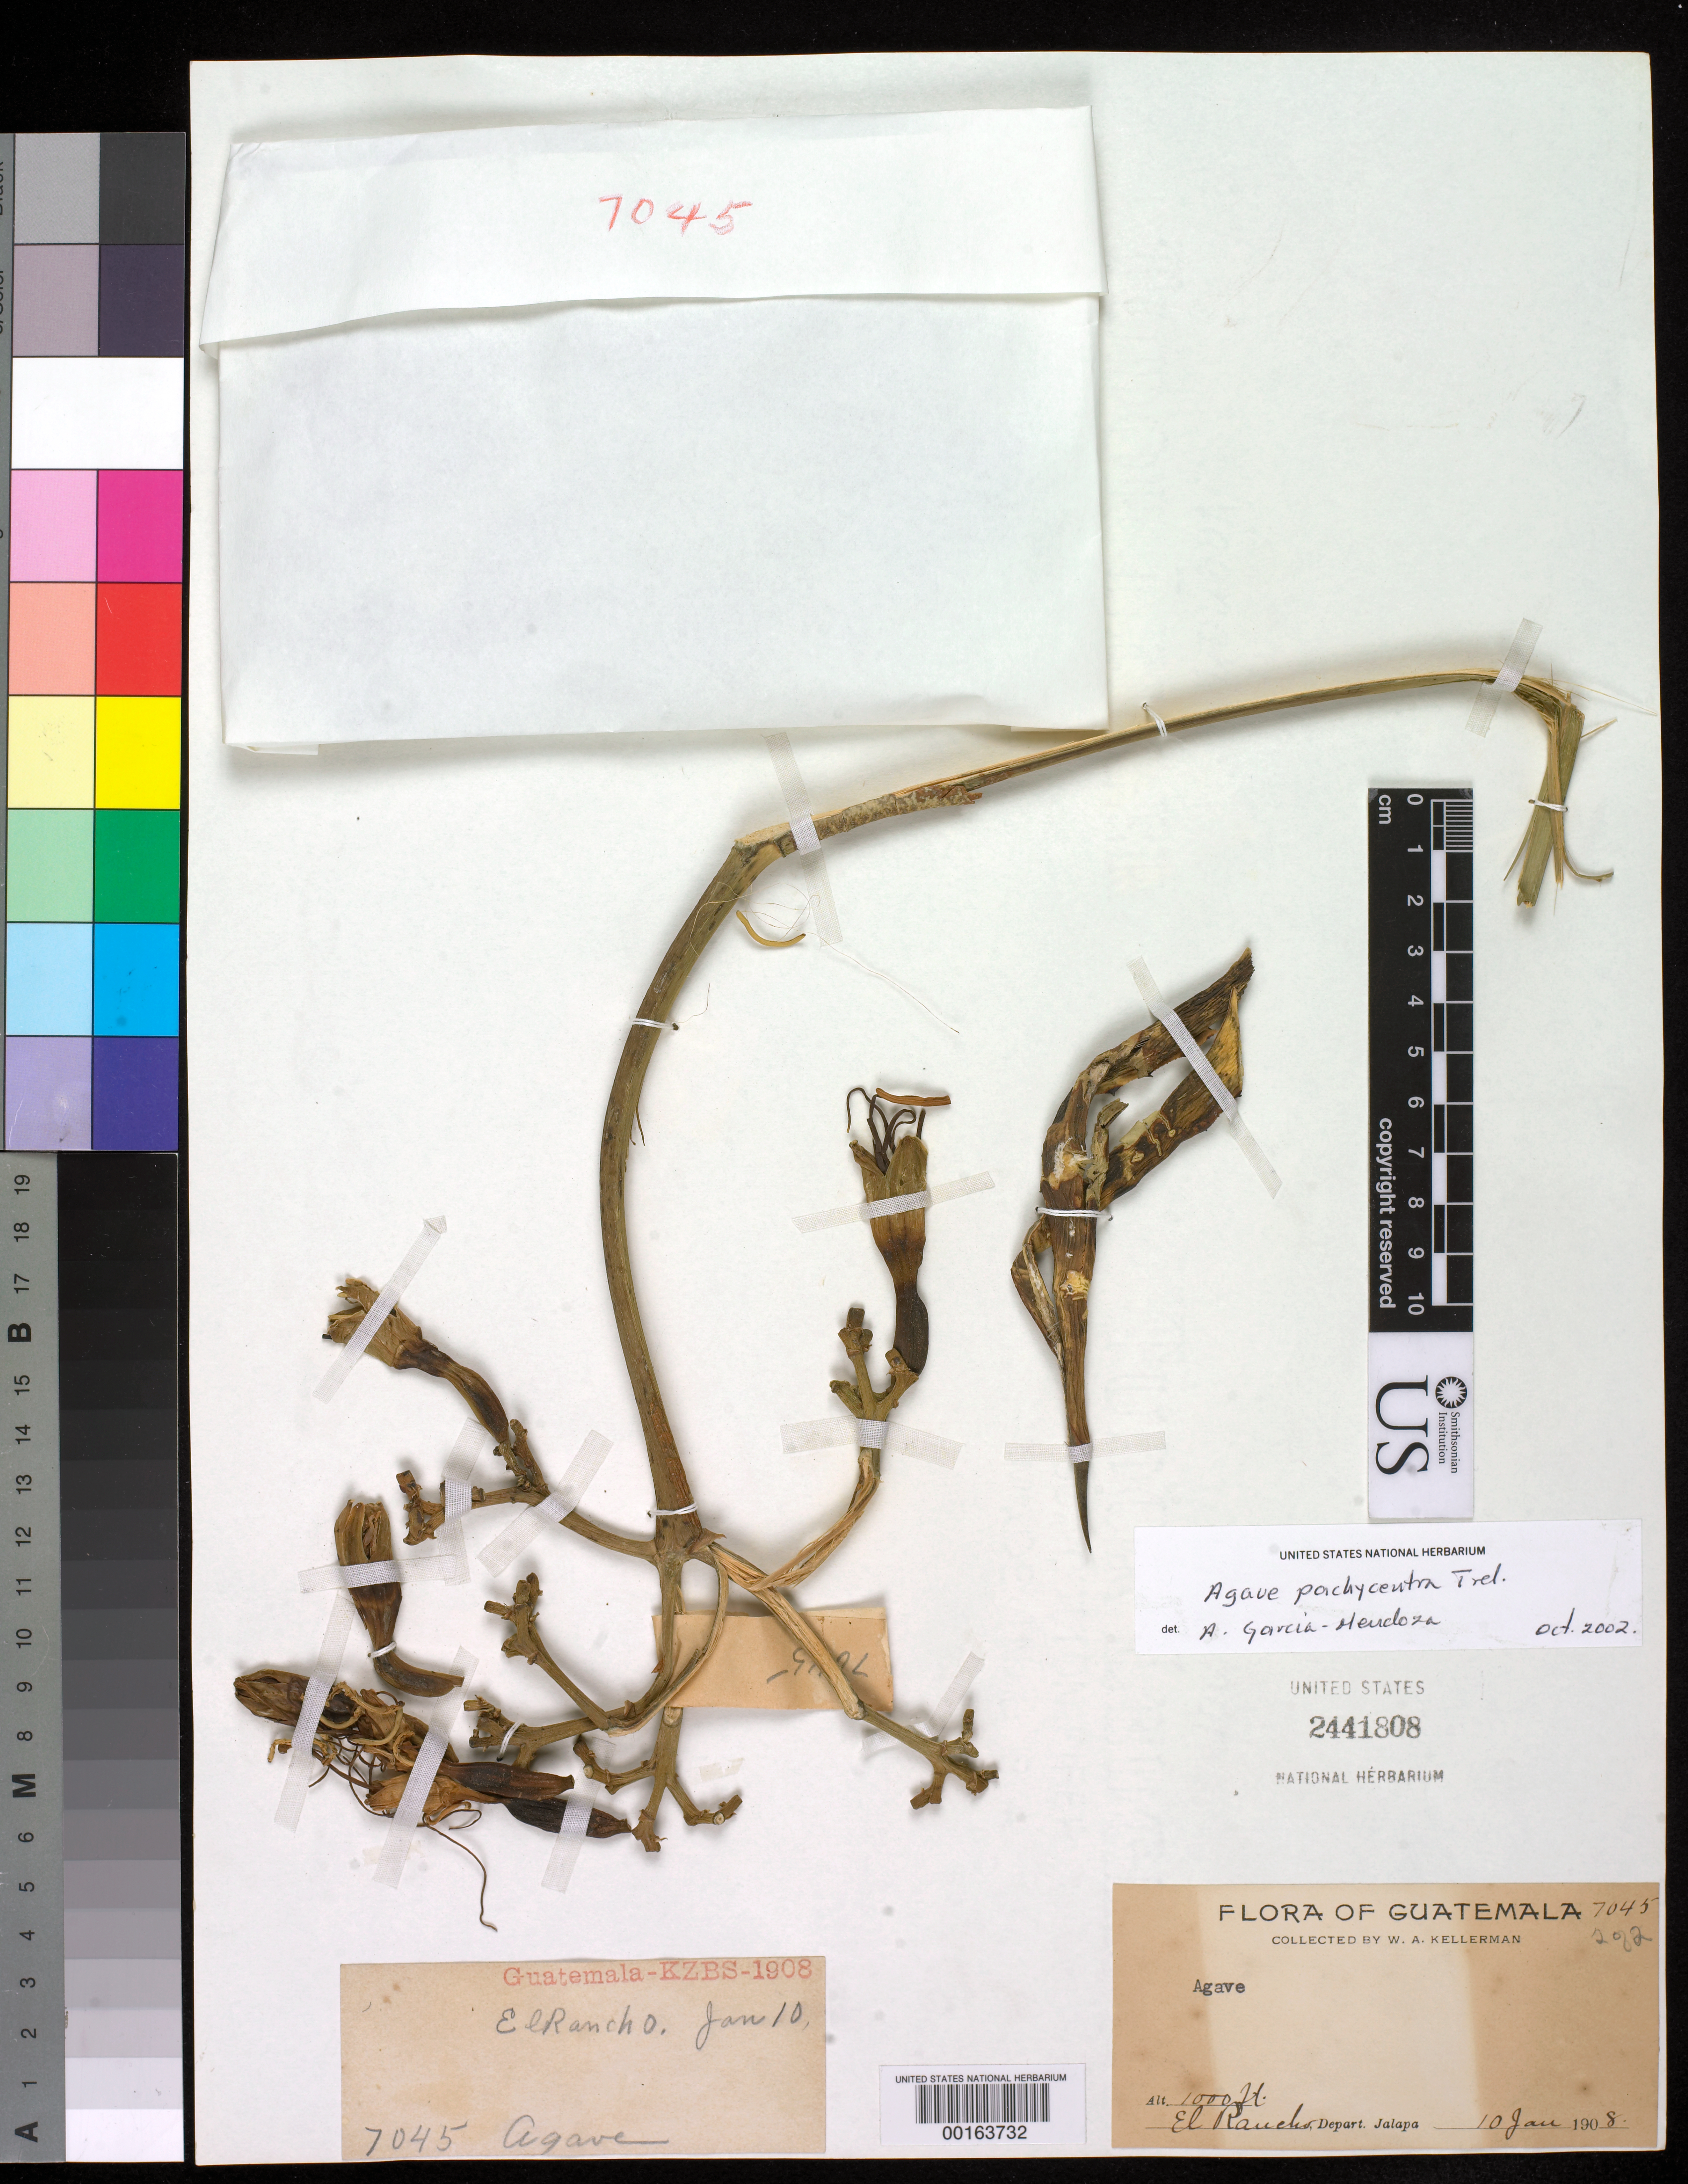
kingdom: Plantae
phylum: Tracheophyta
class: Liliopsida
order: Asparagales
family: Asparagaceae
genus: Agave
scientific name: Agave pachycentra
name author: Trel.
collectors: W. A. Kellerman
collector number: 7045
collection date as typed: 10 Jan 1908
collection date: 1908-01-10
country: Guatemala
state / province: Jalapa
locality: El Rancho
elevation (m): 305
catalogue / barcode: US 2441808